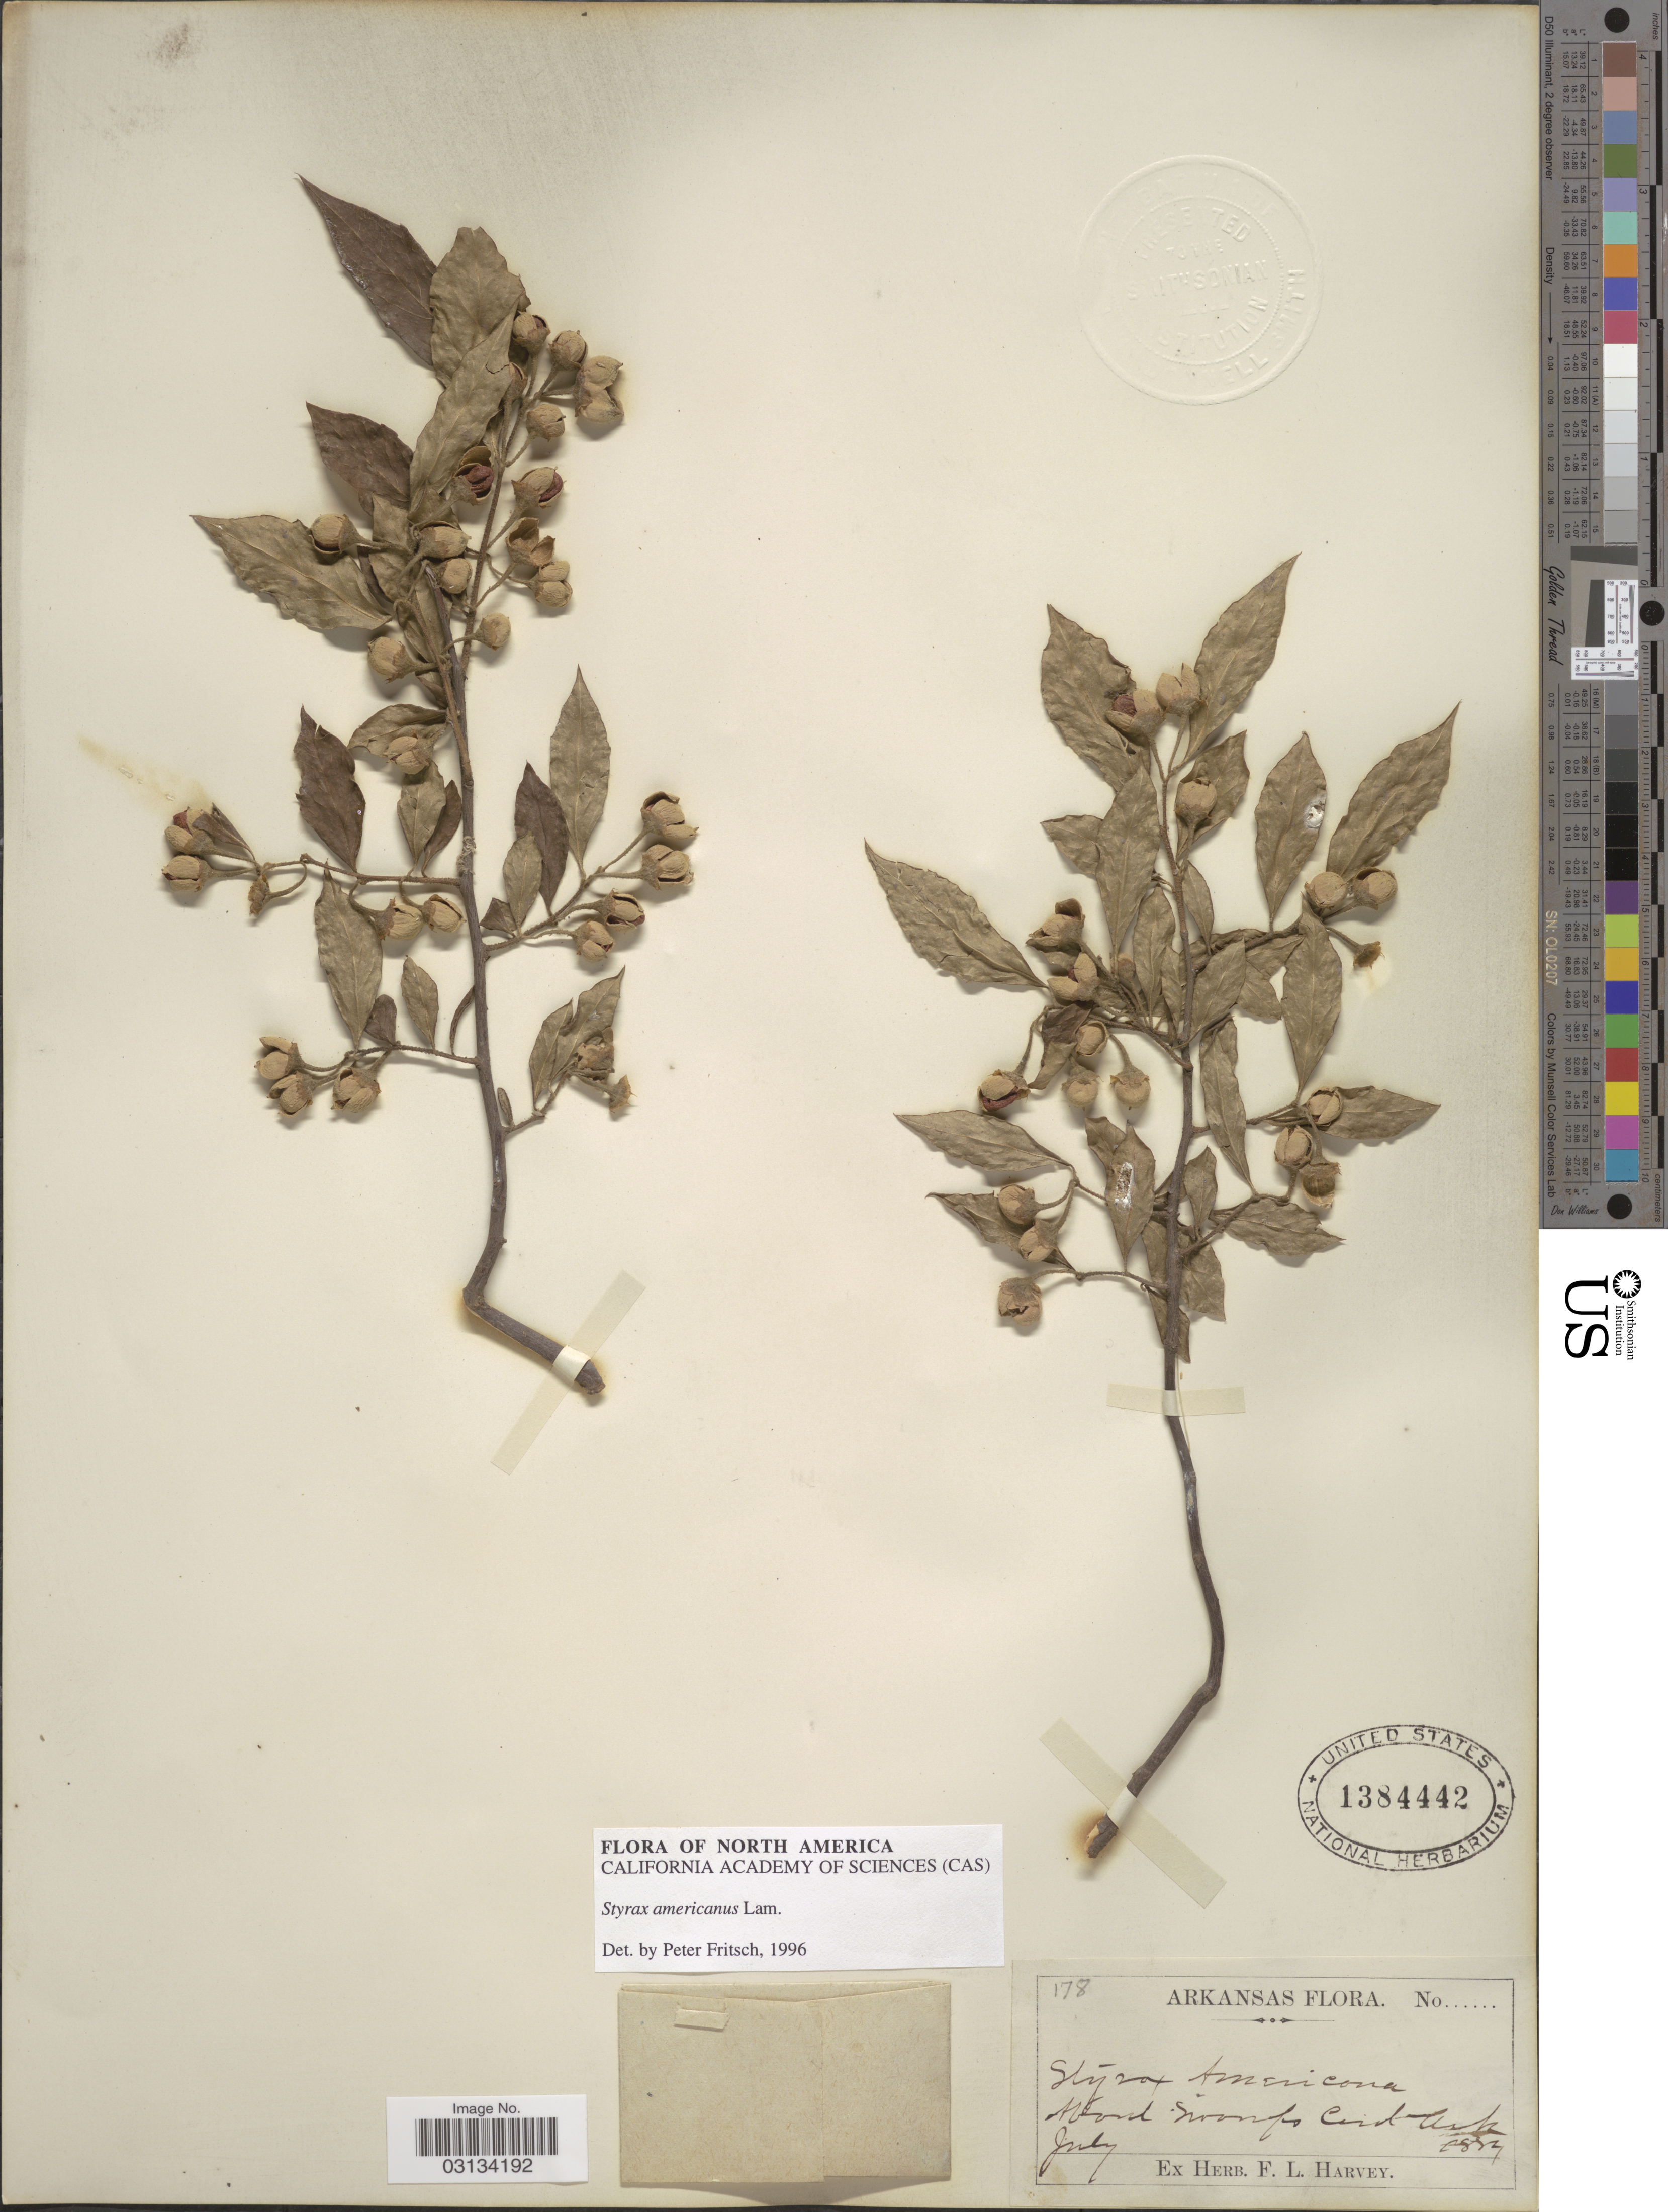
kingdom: Plantae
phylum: Tracheophyta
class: Magnoliopsida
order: Ericales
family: Styracaceae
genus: Styrax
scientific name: Styrax americanus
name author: Lam.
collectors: ex herb. F. L. Harvey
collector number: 178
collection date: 1884-07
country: United States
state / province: Arkansas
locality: About swamps Cent Ark.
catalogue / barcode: US 1384442